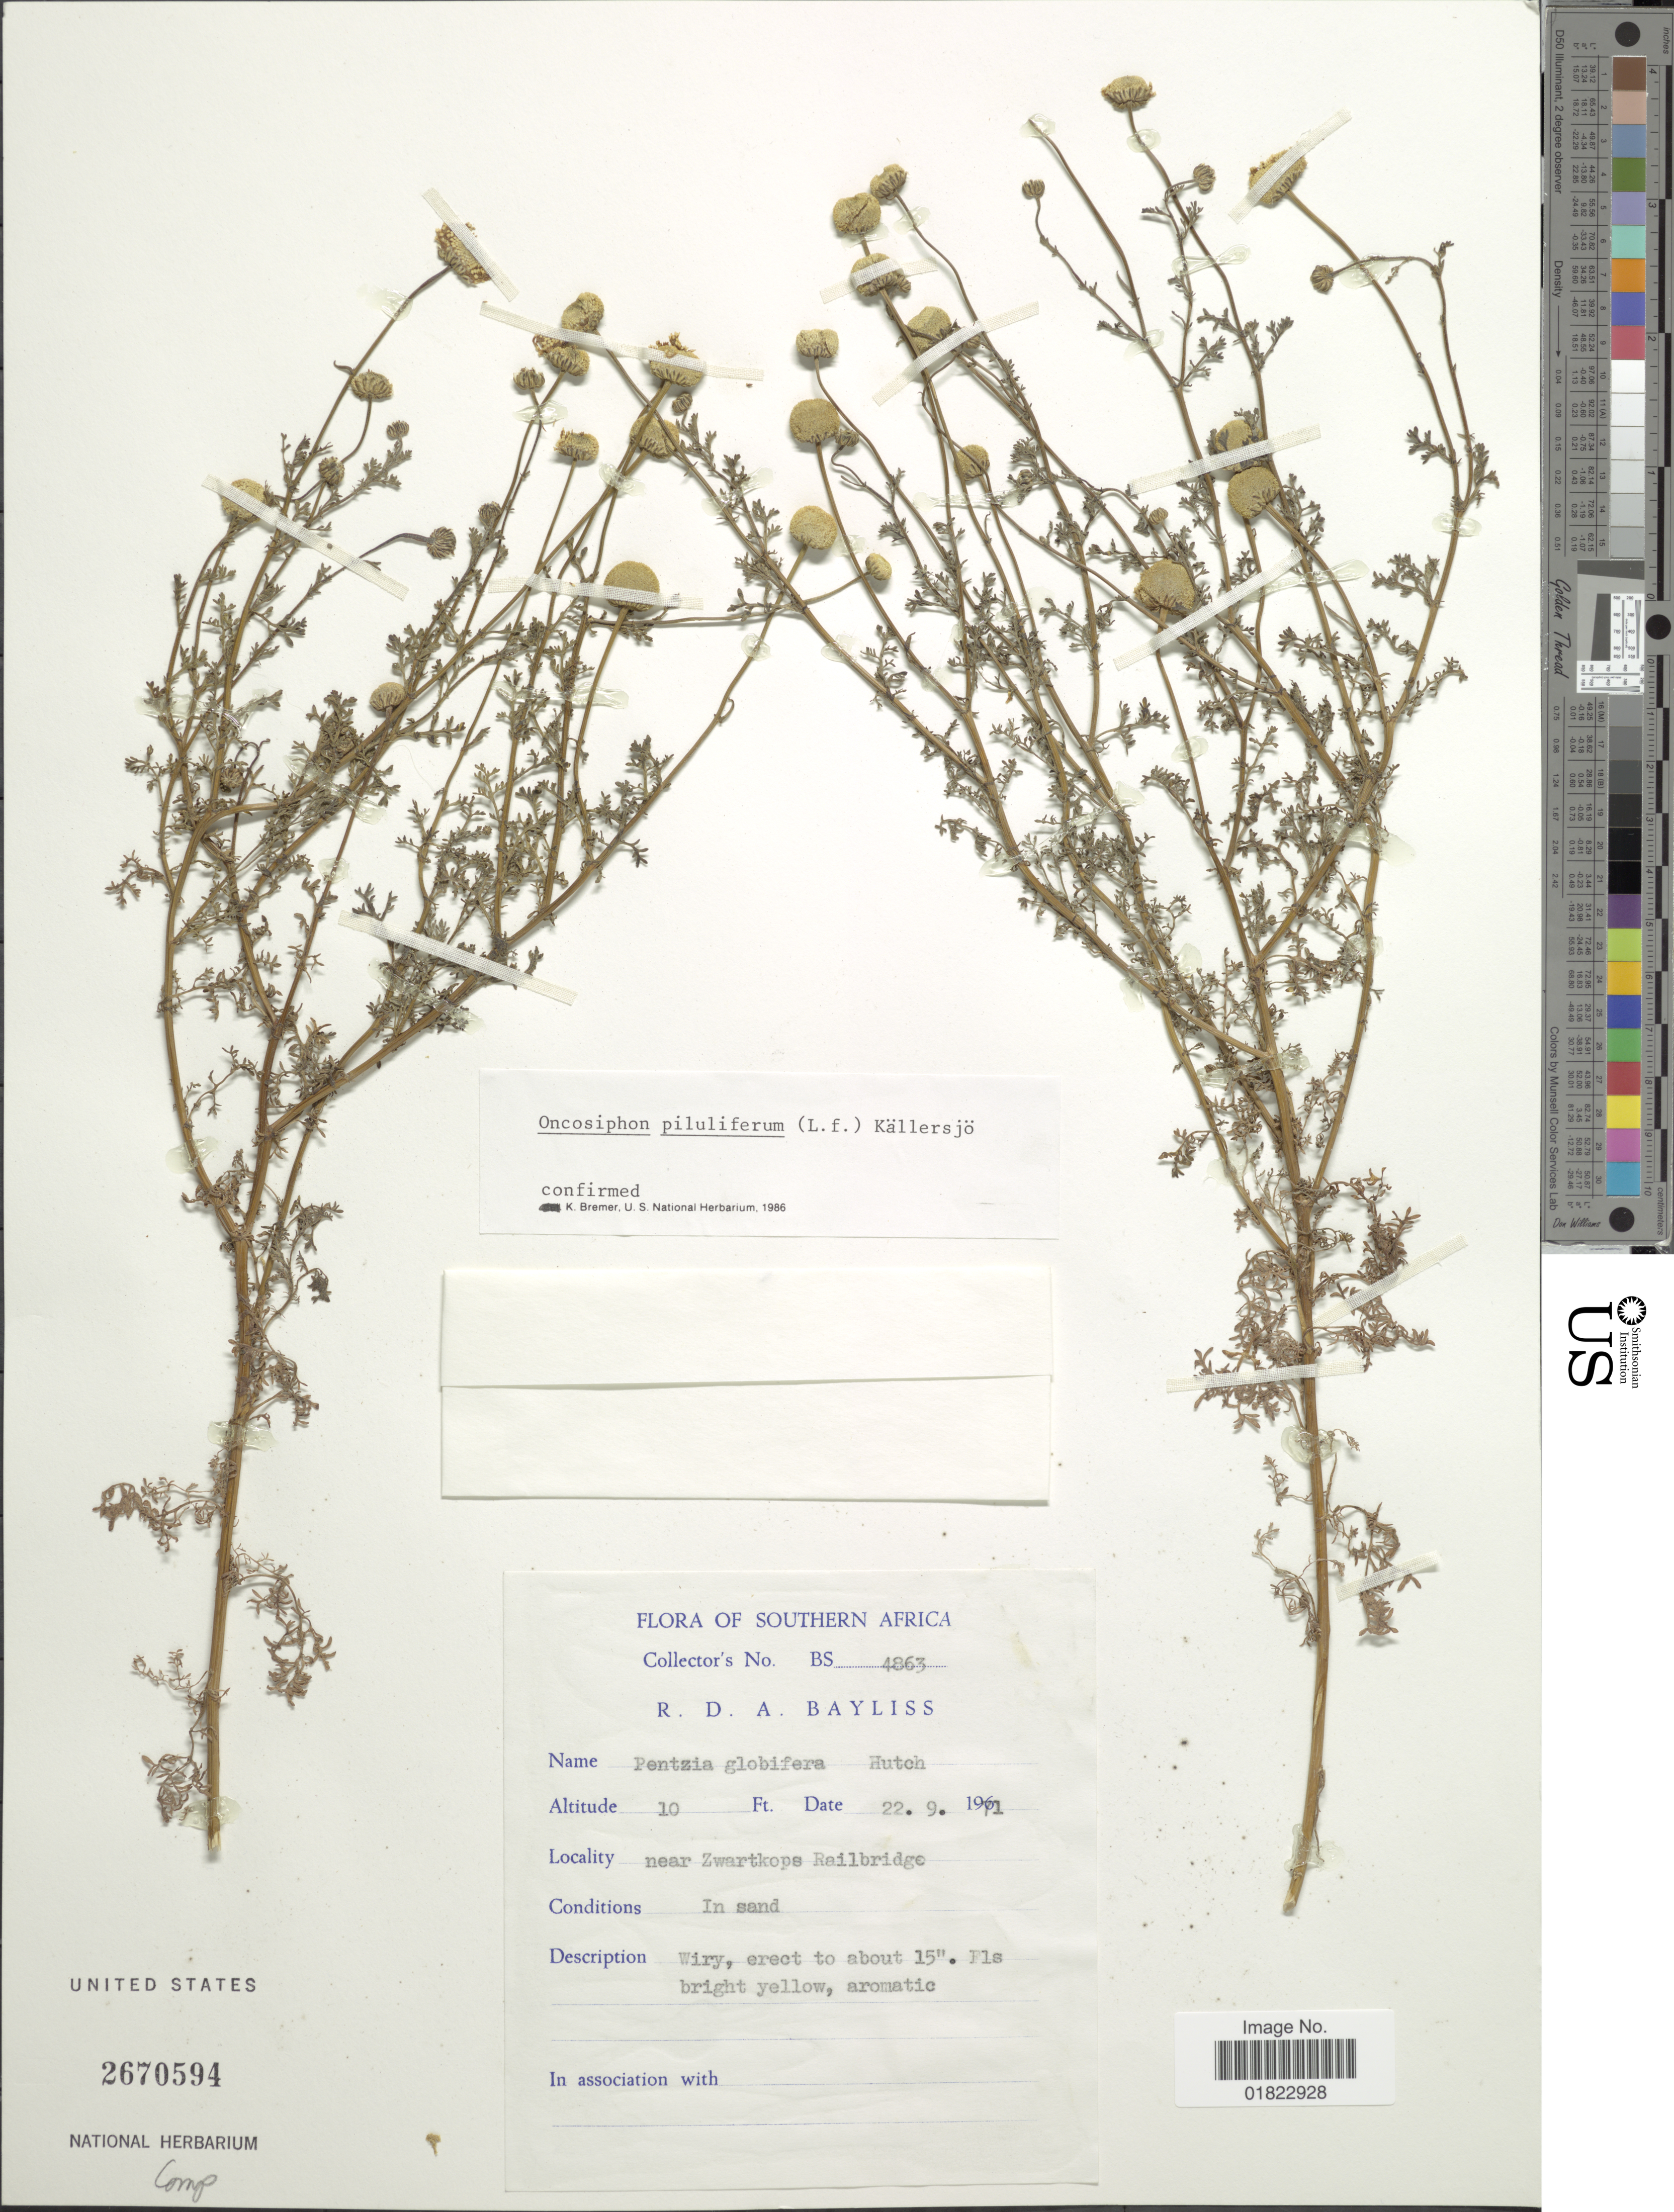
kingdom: Plantae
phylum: Tracheophyta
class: Magnoliopsida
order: Asterales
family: Asteraceae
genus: Oncosiphon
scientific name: Oncosiphon piluliferum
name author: (L. f.) Källersjö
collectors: R. Bayliss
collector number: BS4863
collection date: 1971-09-20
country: South Africa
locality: Near Zwartkops Railbridge.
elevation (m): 3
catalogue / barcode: US 2670594